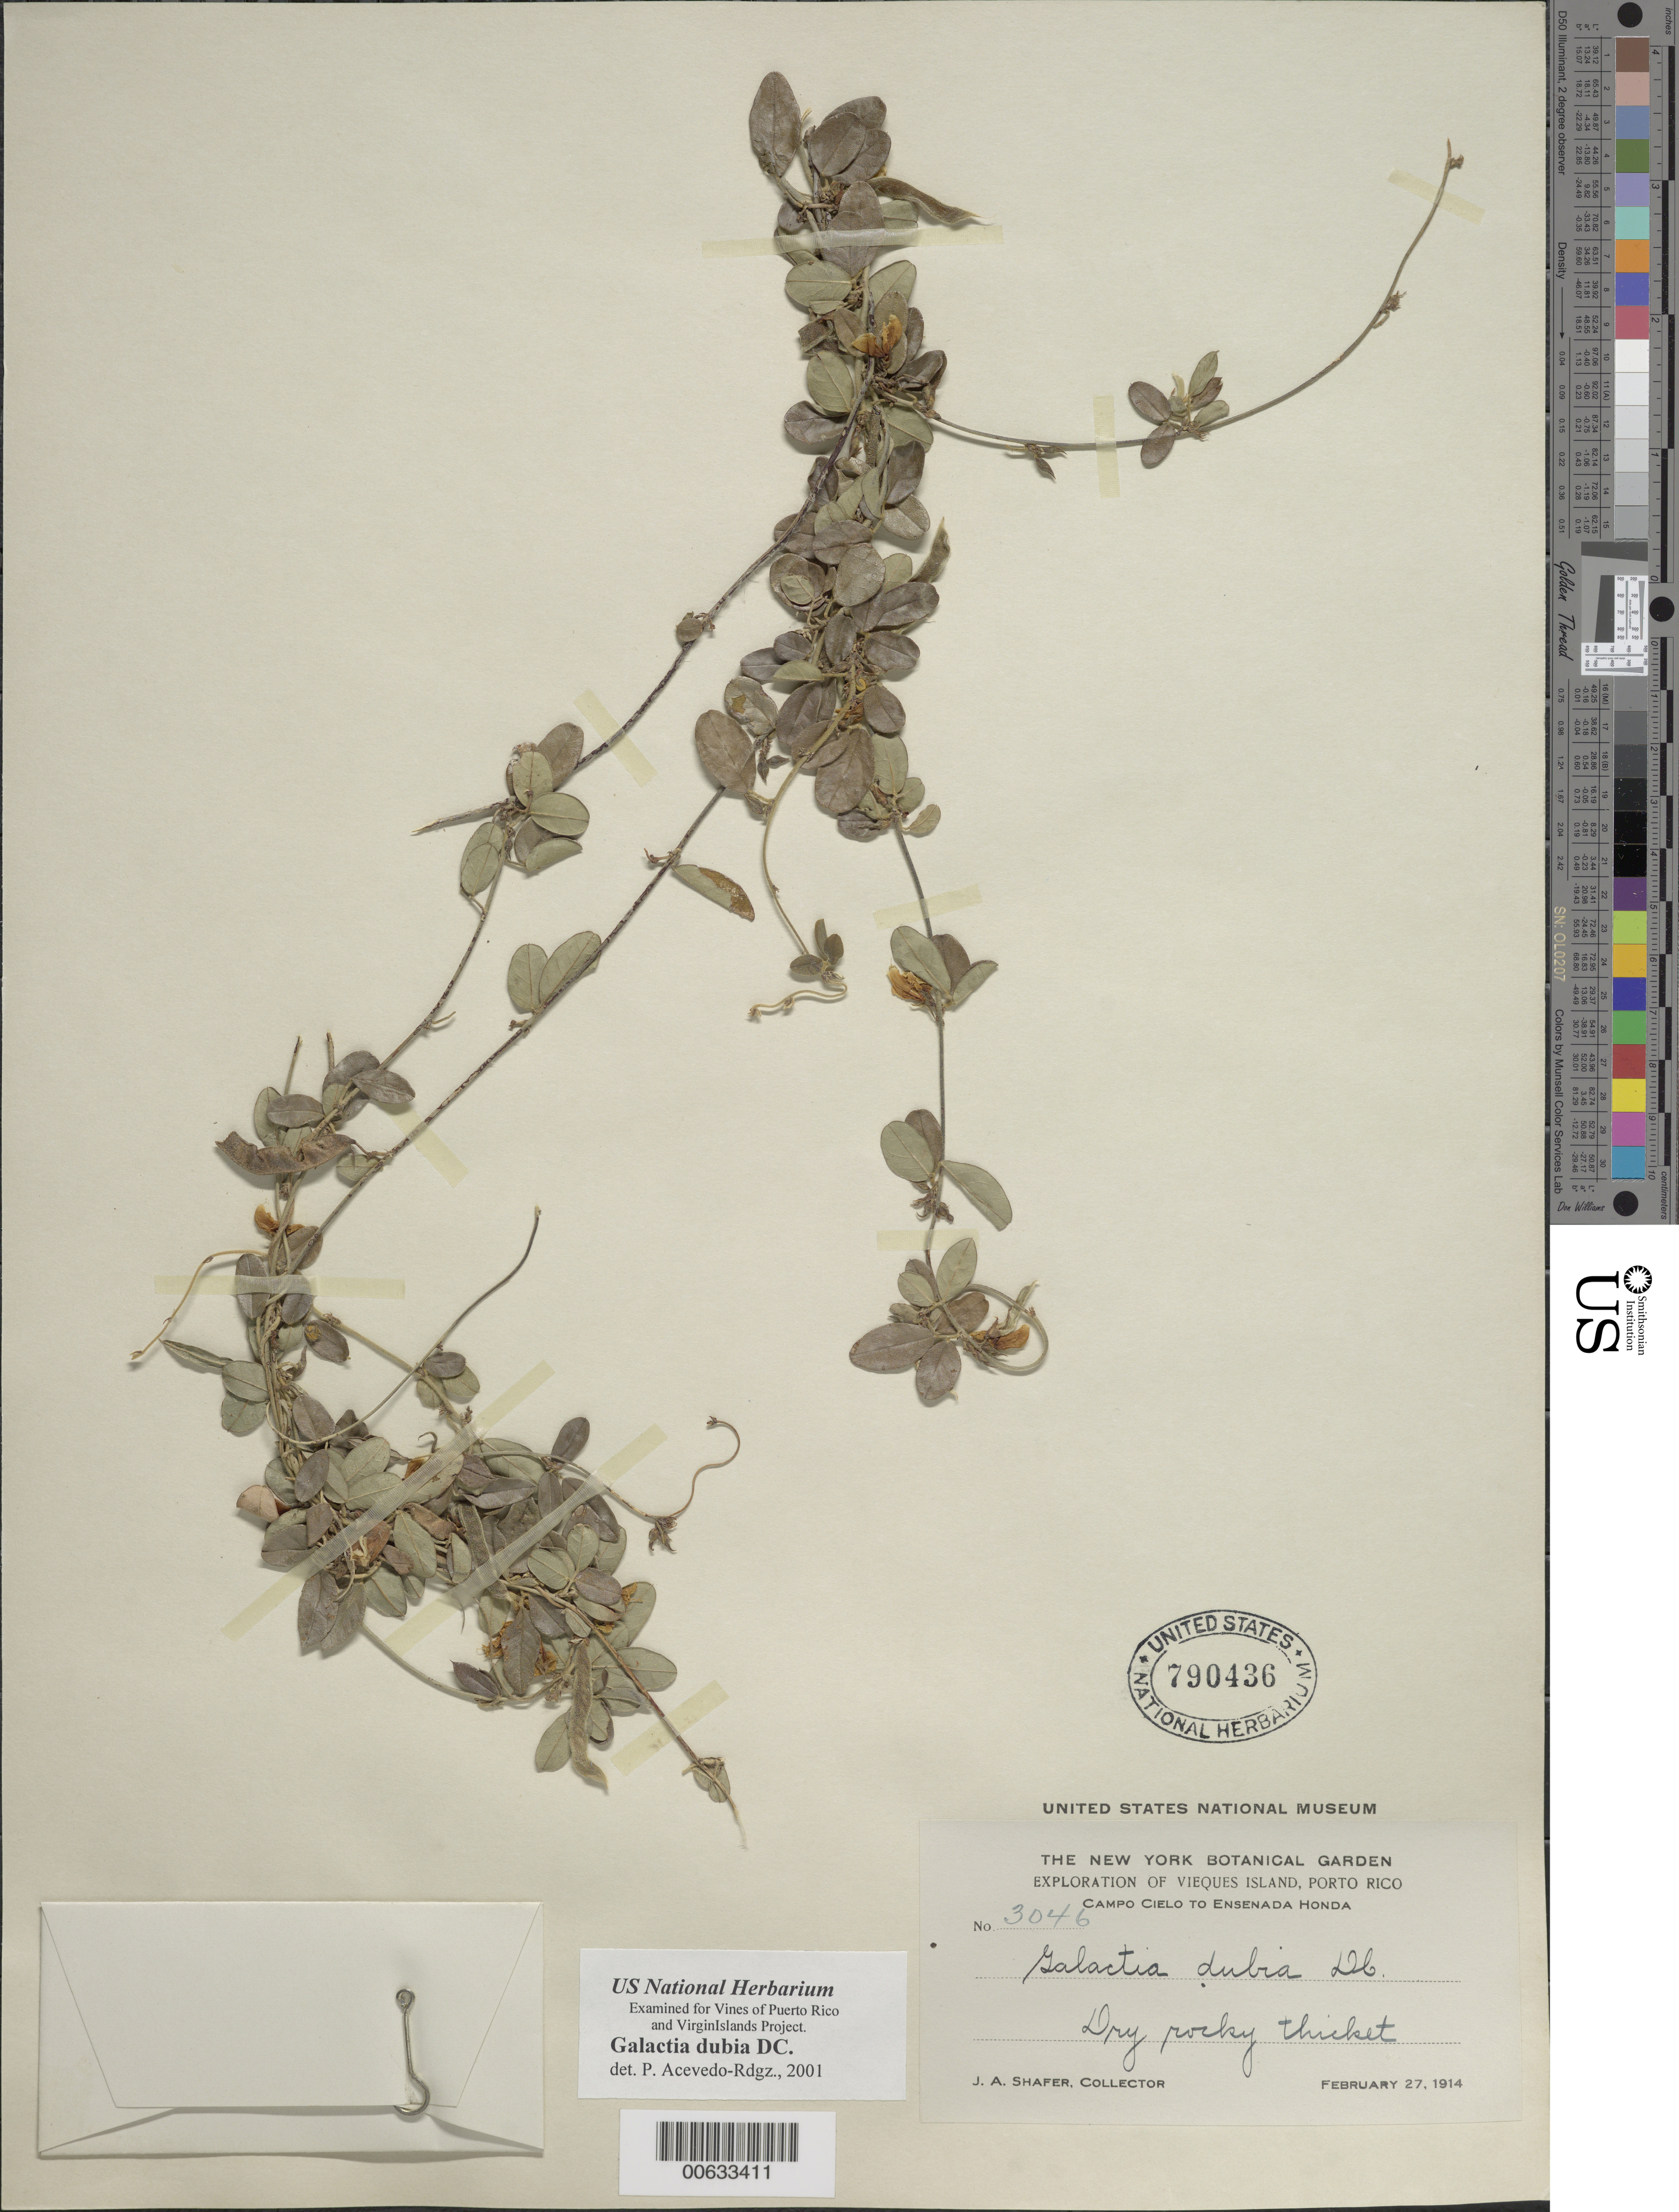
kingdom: Plantae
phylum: Tracheophyta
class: Magnoliopsida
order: Fabales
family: Fabaceae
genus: Galactia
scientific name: Galactia dubia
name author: DC.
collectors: J. A. Shafer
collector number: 3046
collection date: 1914-02-27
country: Puerto Rico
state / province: Vieques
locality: Vieques Island, Porto Rico, Campo Cielo to Ensenada Honda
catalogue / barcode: US 790436